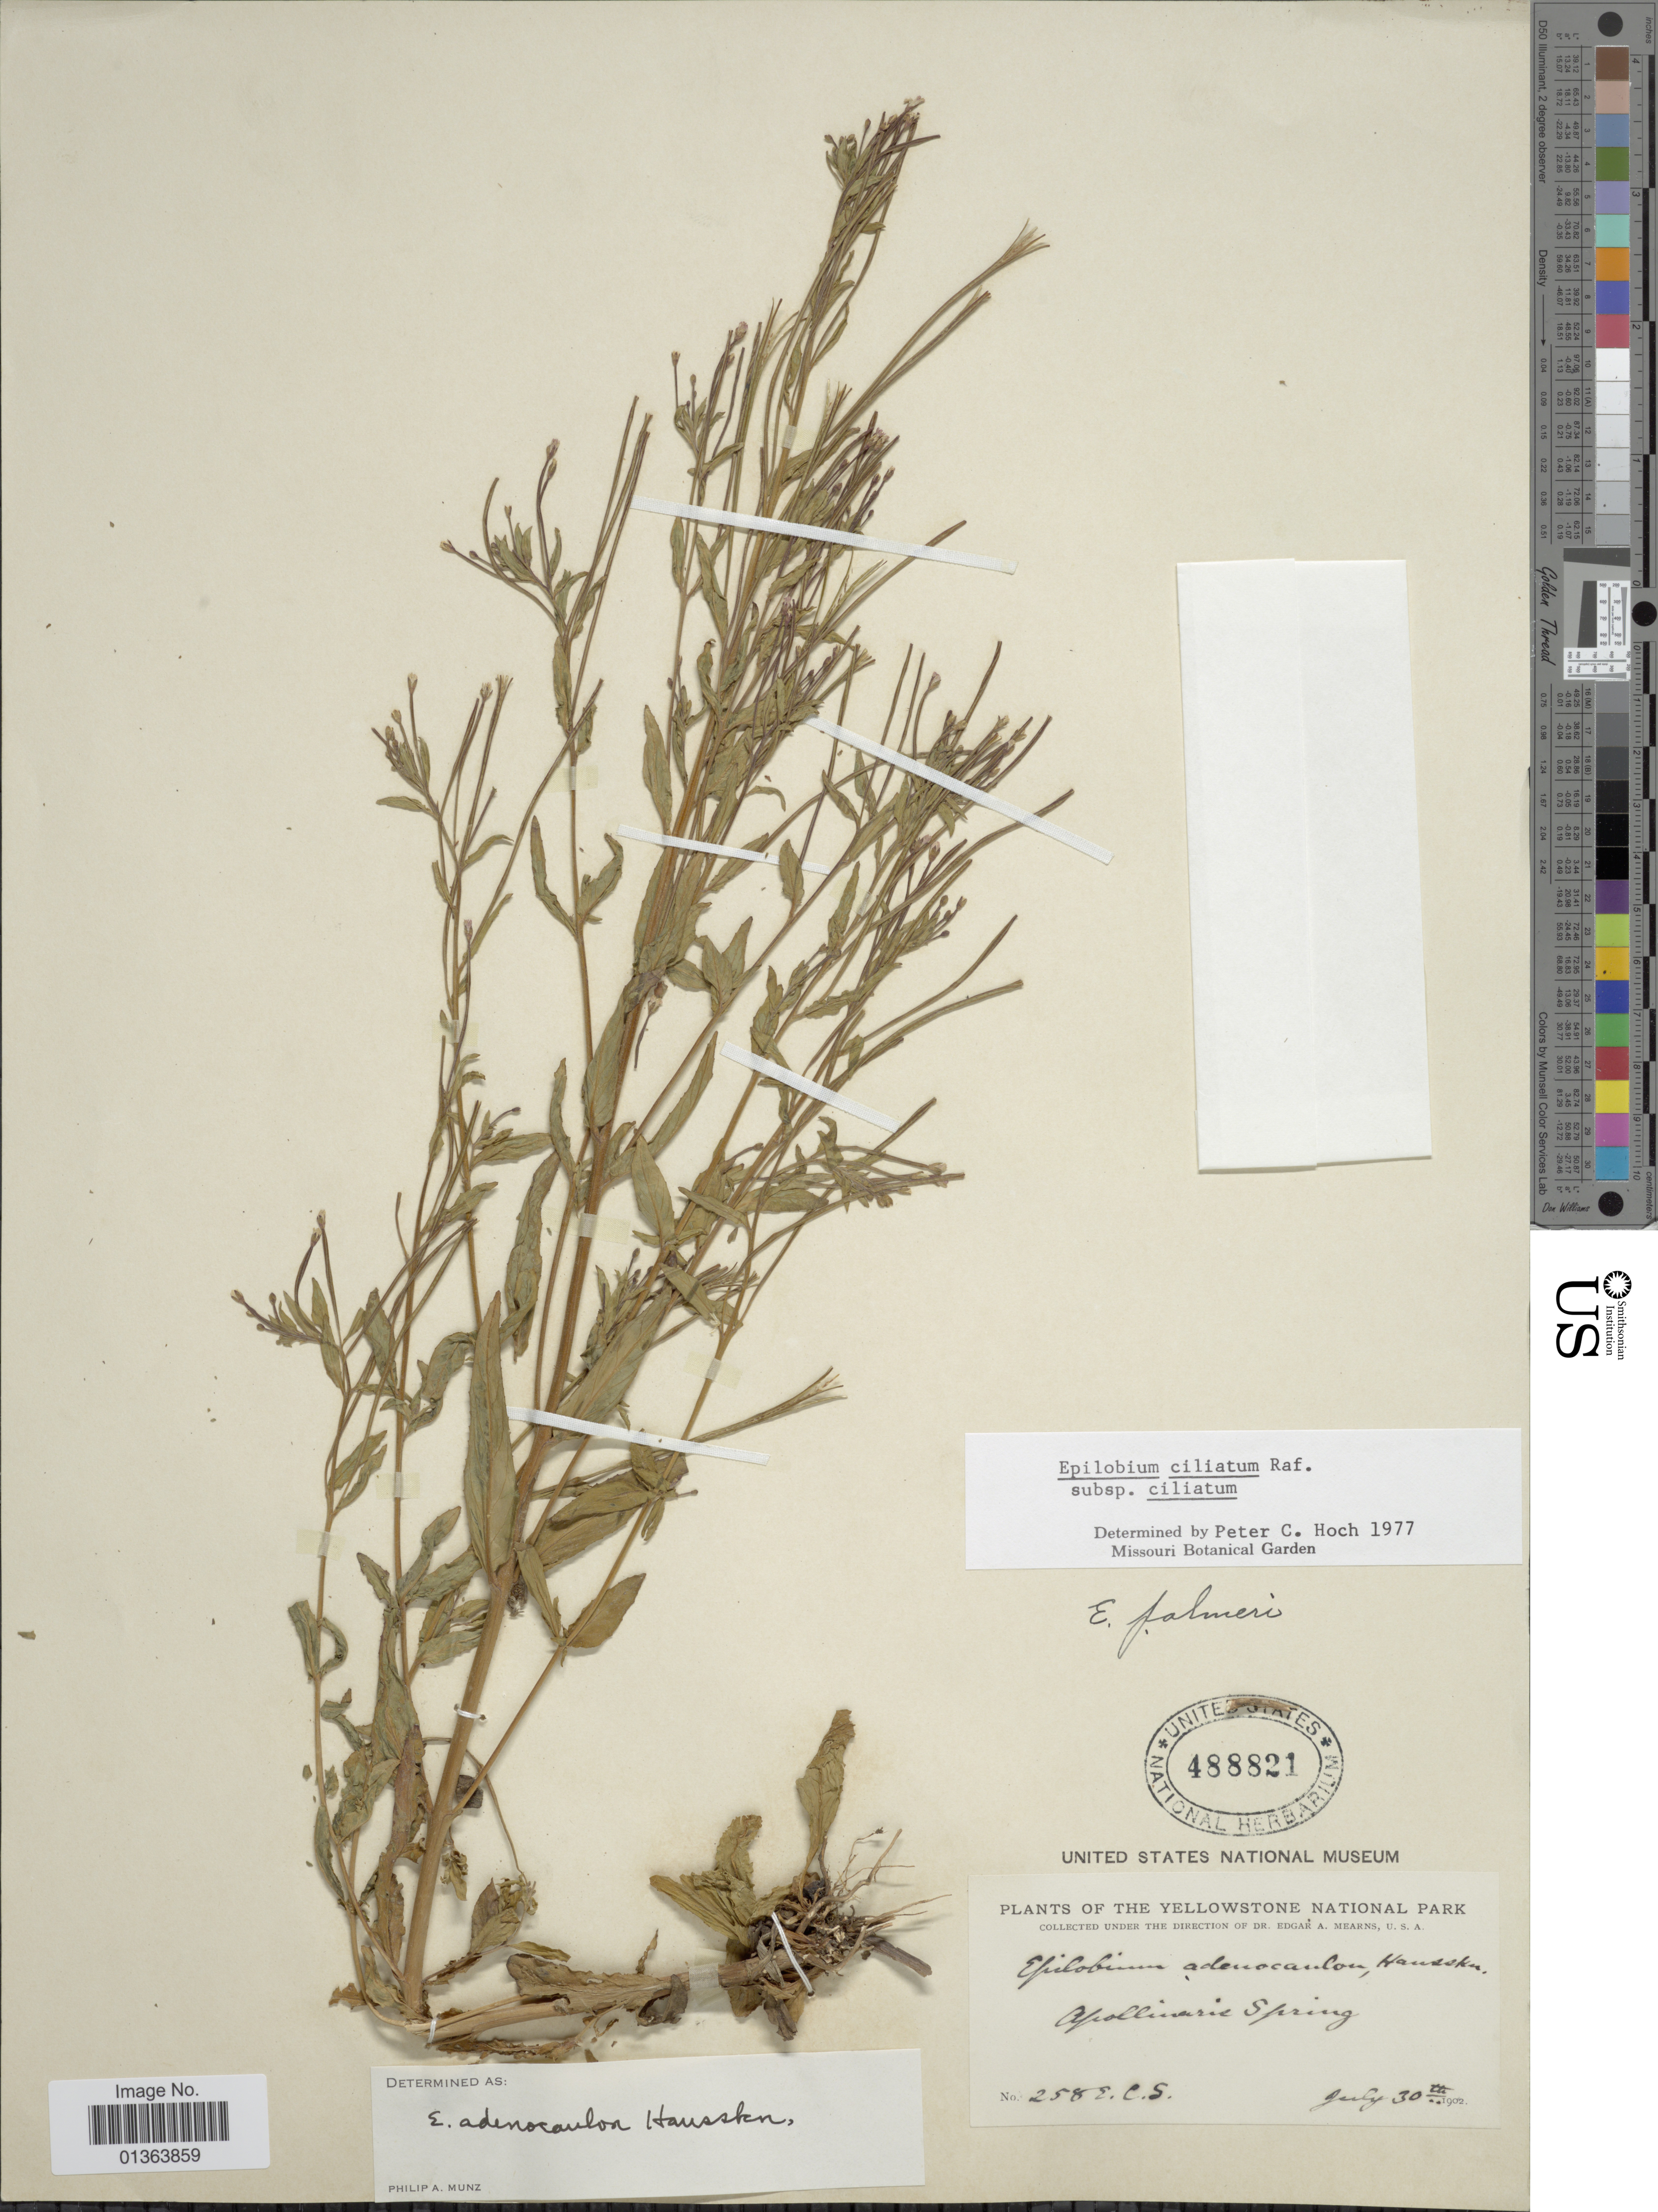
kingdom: Plantae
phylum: Tracheophyta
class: Magnoliopsida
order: Myrtales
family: Onagraceae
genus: Epilobium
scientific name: Epilobium ciliatum subsp. ciliatum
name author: Raf.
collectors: E. A. Mearns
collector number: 258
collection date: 1902-07-30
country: United States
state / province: Wyoming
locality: Yellowstone National Park. Apollinaris Spring.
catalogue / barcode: US 488821